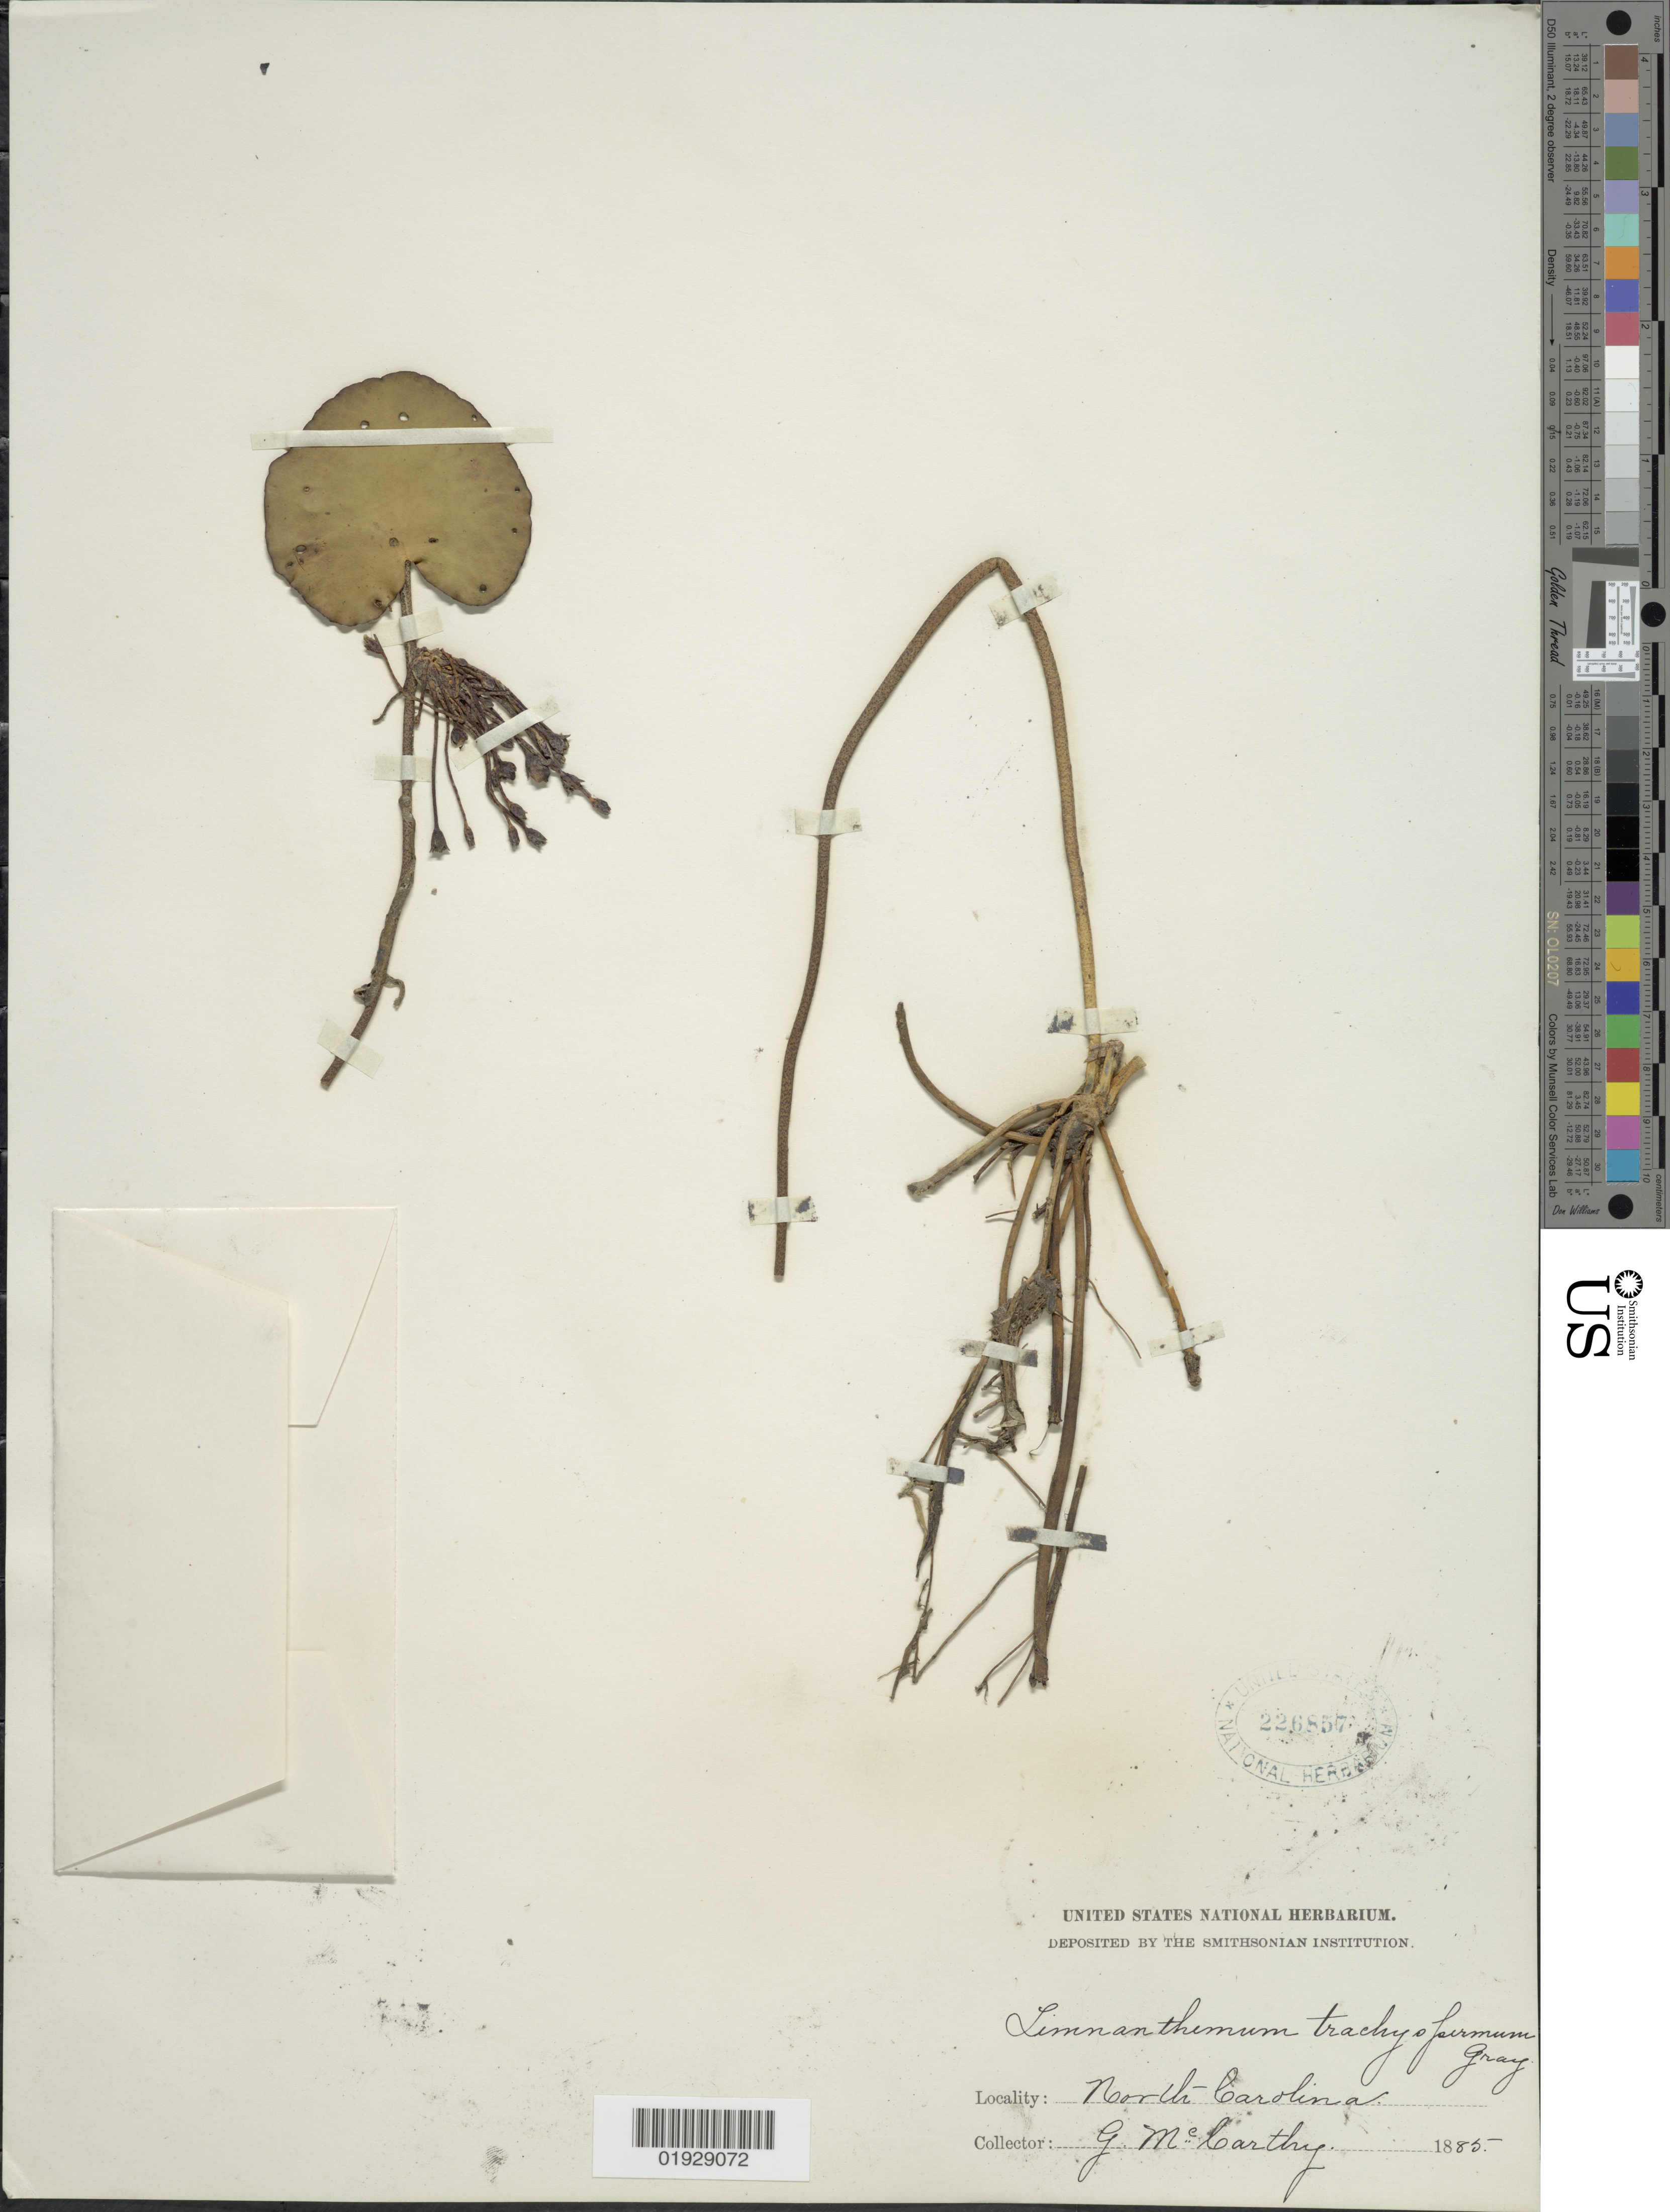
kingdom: Plantae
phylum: Tracheophyta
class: Magnoliopsida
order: Asterales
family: Menyanthaceae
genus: Nymphoides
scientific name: Nymphoides aquatica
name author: (J.F. Gmel.) Kuntze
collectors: G. M. McCarthy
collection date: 1885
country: United States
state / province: North Carolina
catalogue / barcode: US 226857